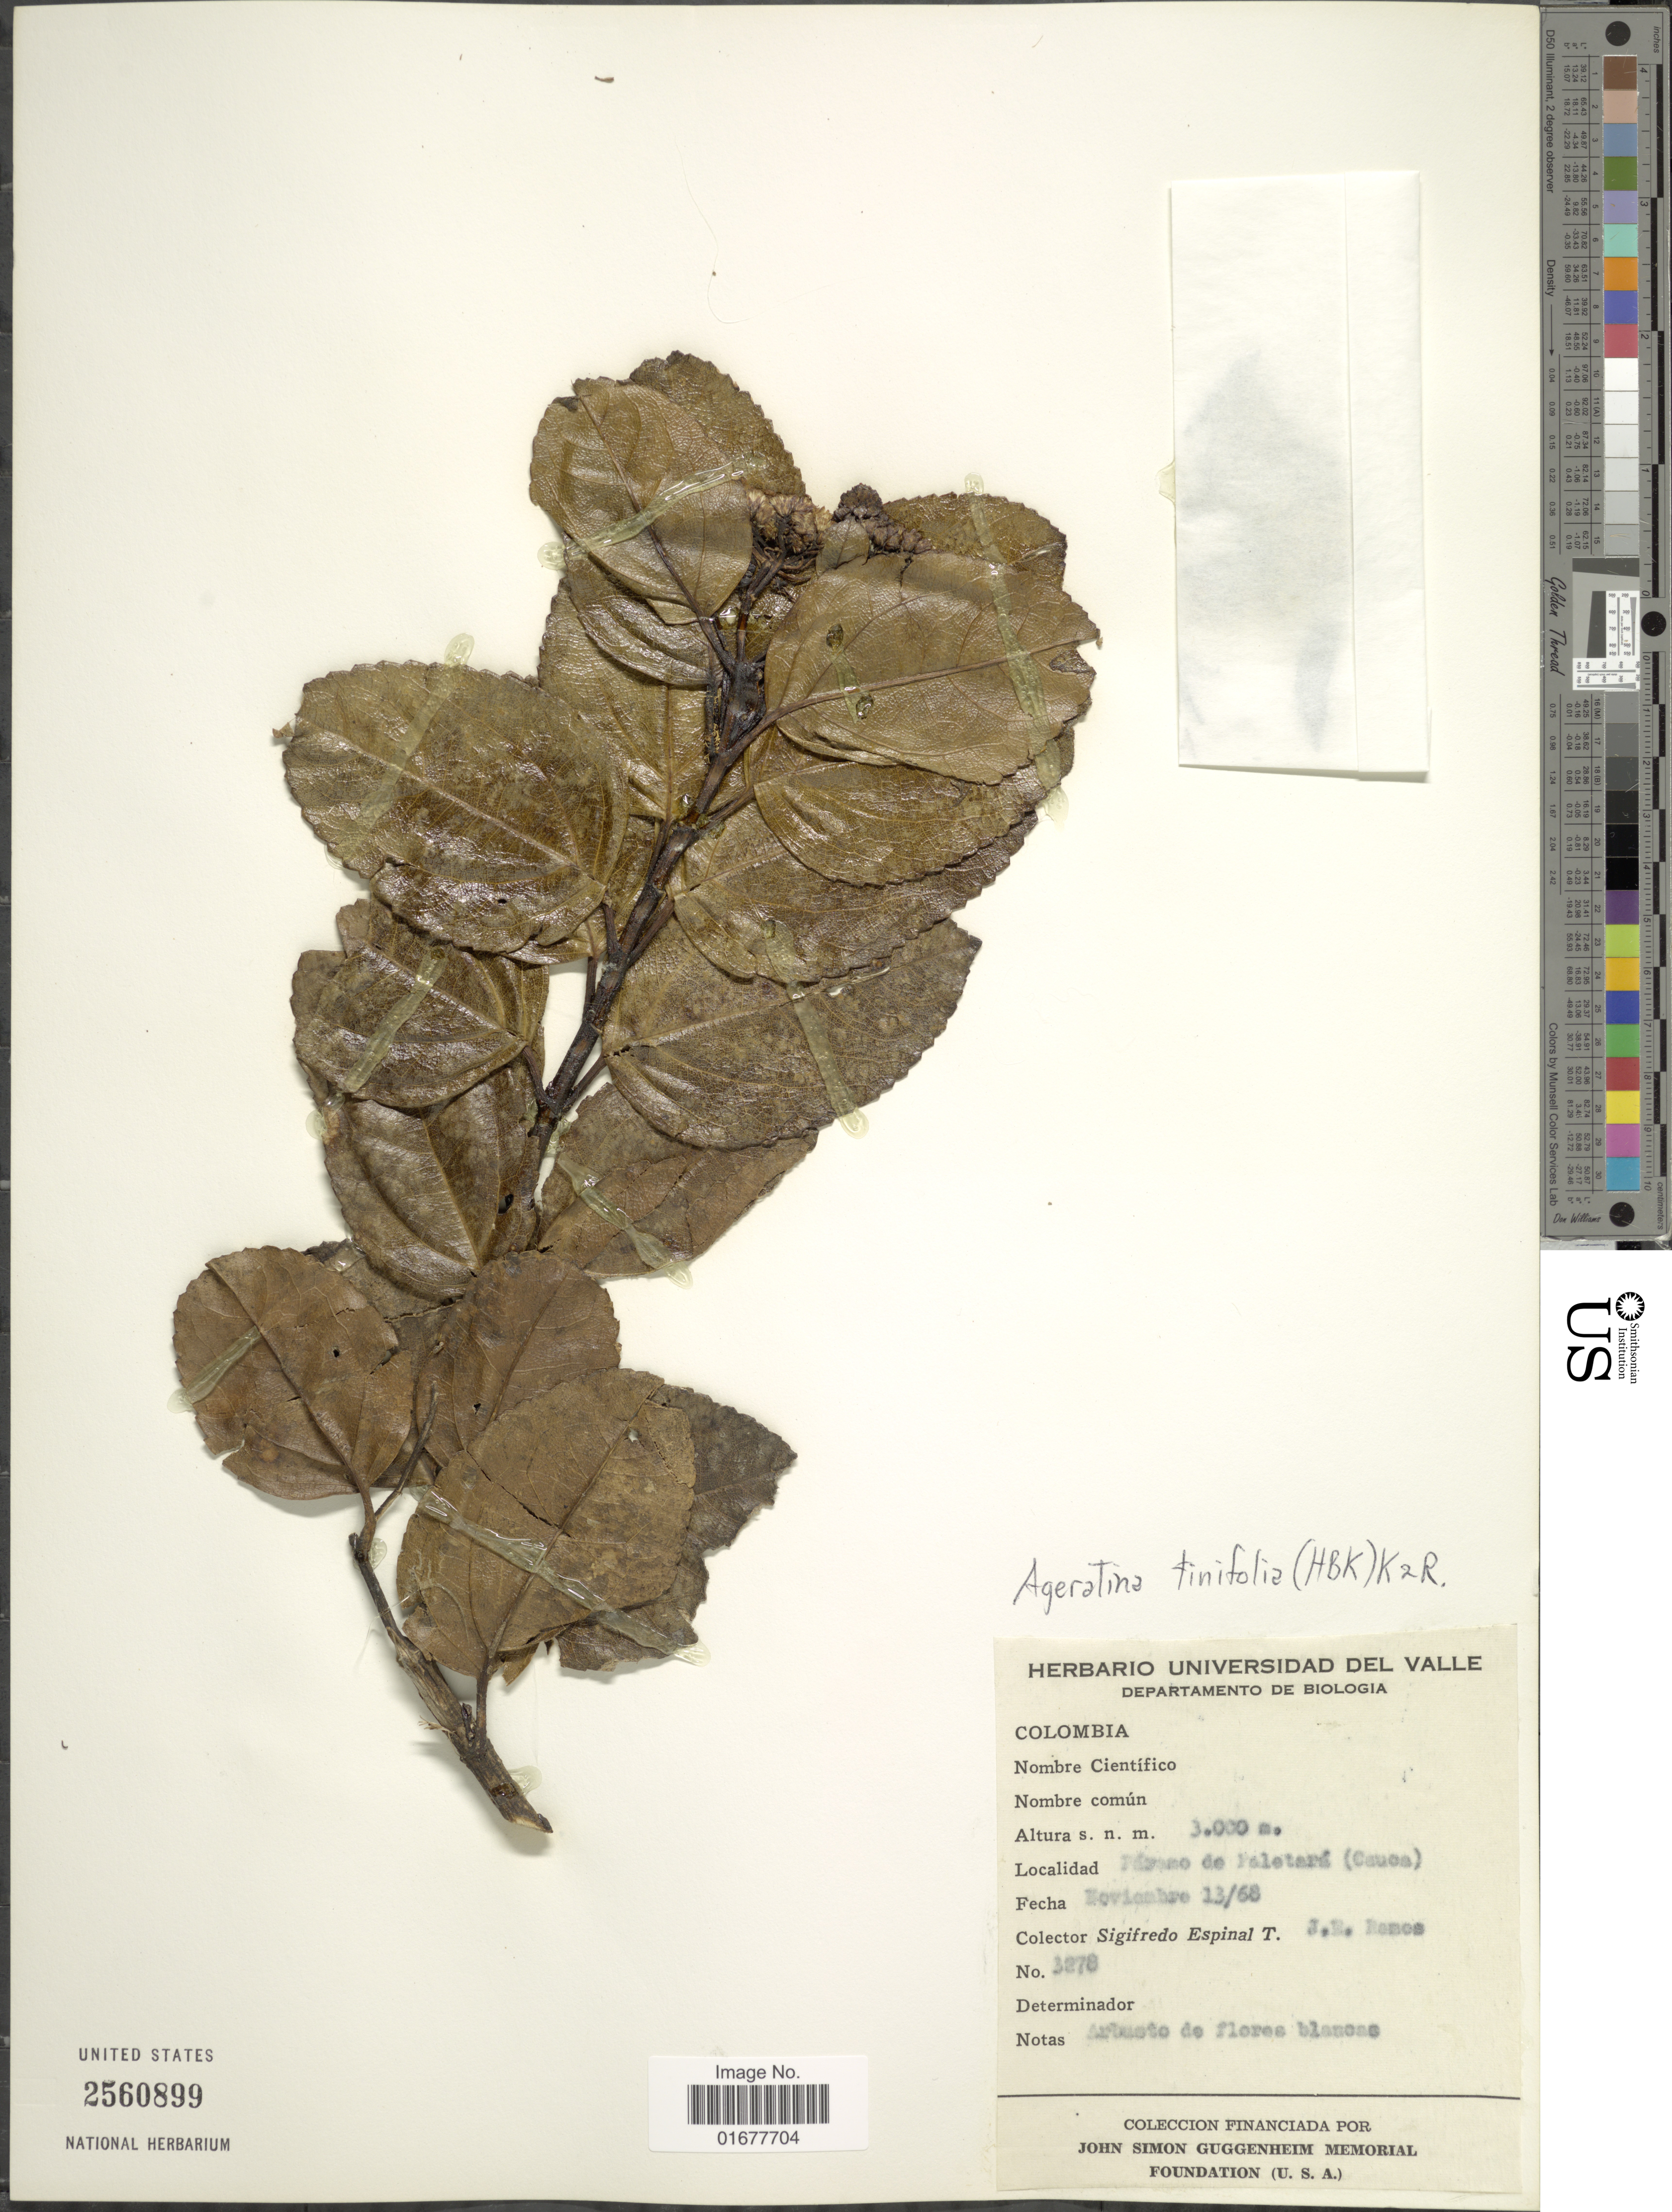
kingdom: Plantae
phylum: Tracheophyta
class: Magnoliopsida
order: Asterales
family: Asteraceae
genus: Ageratina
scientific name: Ageratina tinifolia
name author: (Kunth) R.M. King & H. Rob.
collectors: S. Espinal T. & J. E. Ramos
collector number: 3287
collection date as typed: Transcribed d/m/y: 13/11/68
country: Colombia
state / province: Cauca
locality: Paramo de Paletara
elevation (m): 3000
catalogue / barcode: US 2560899